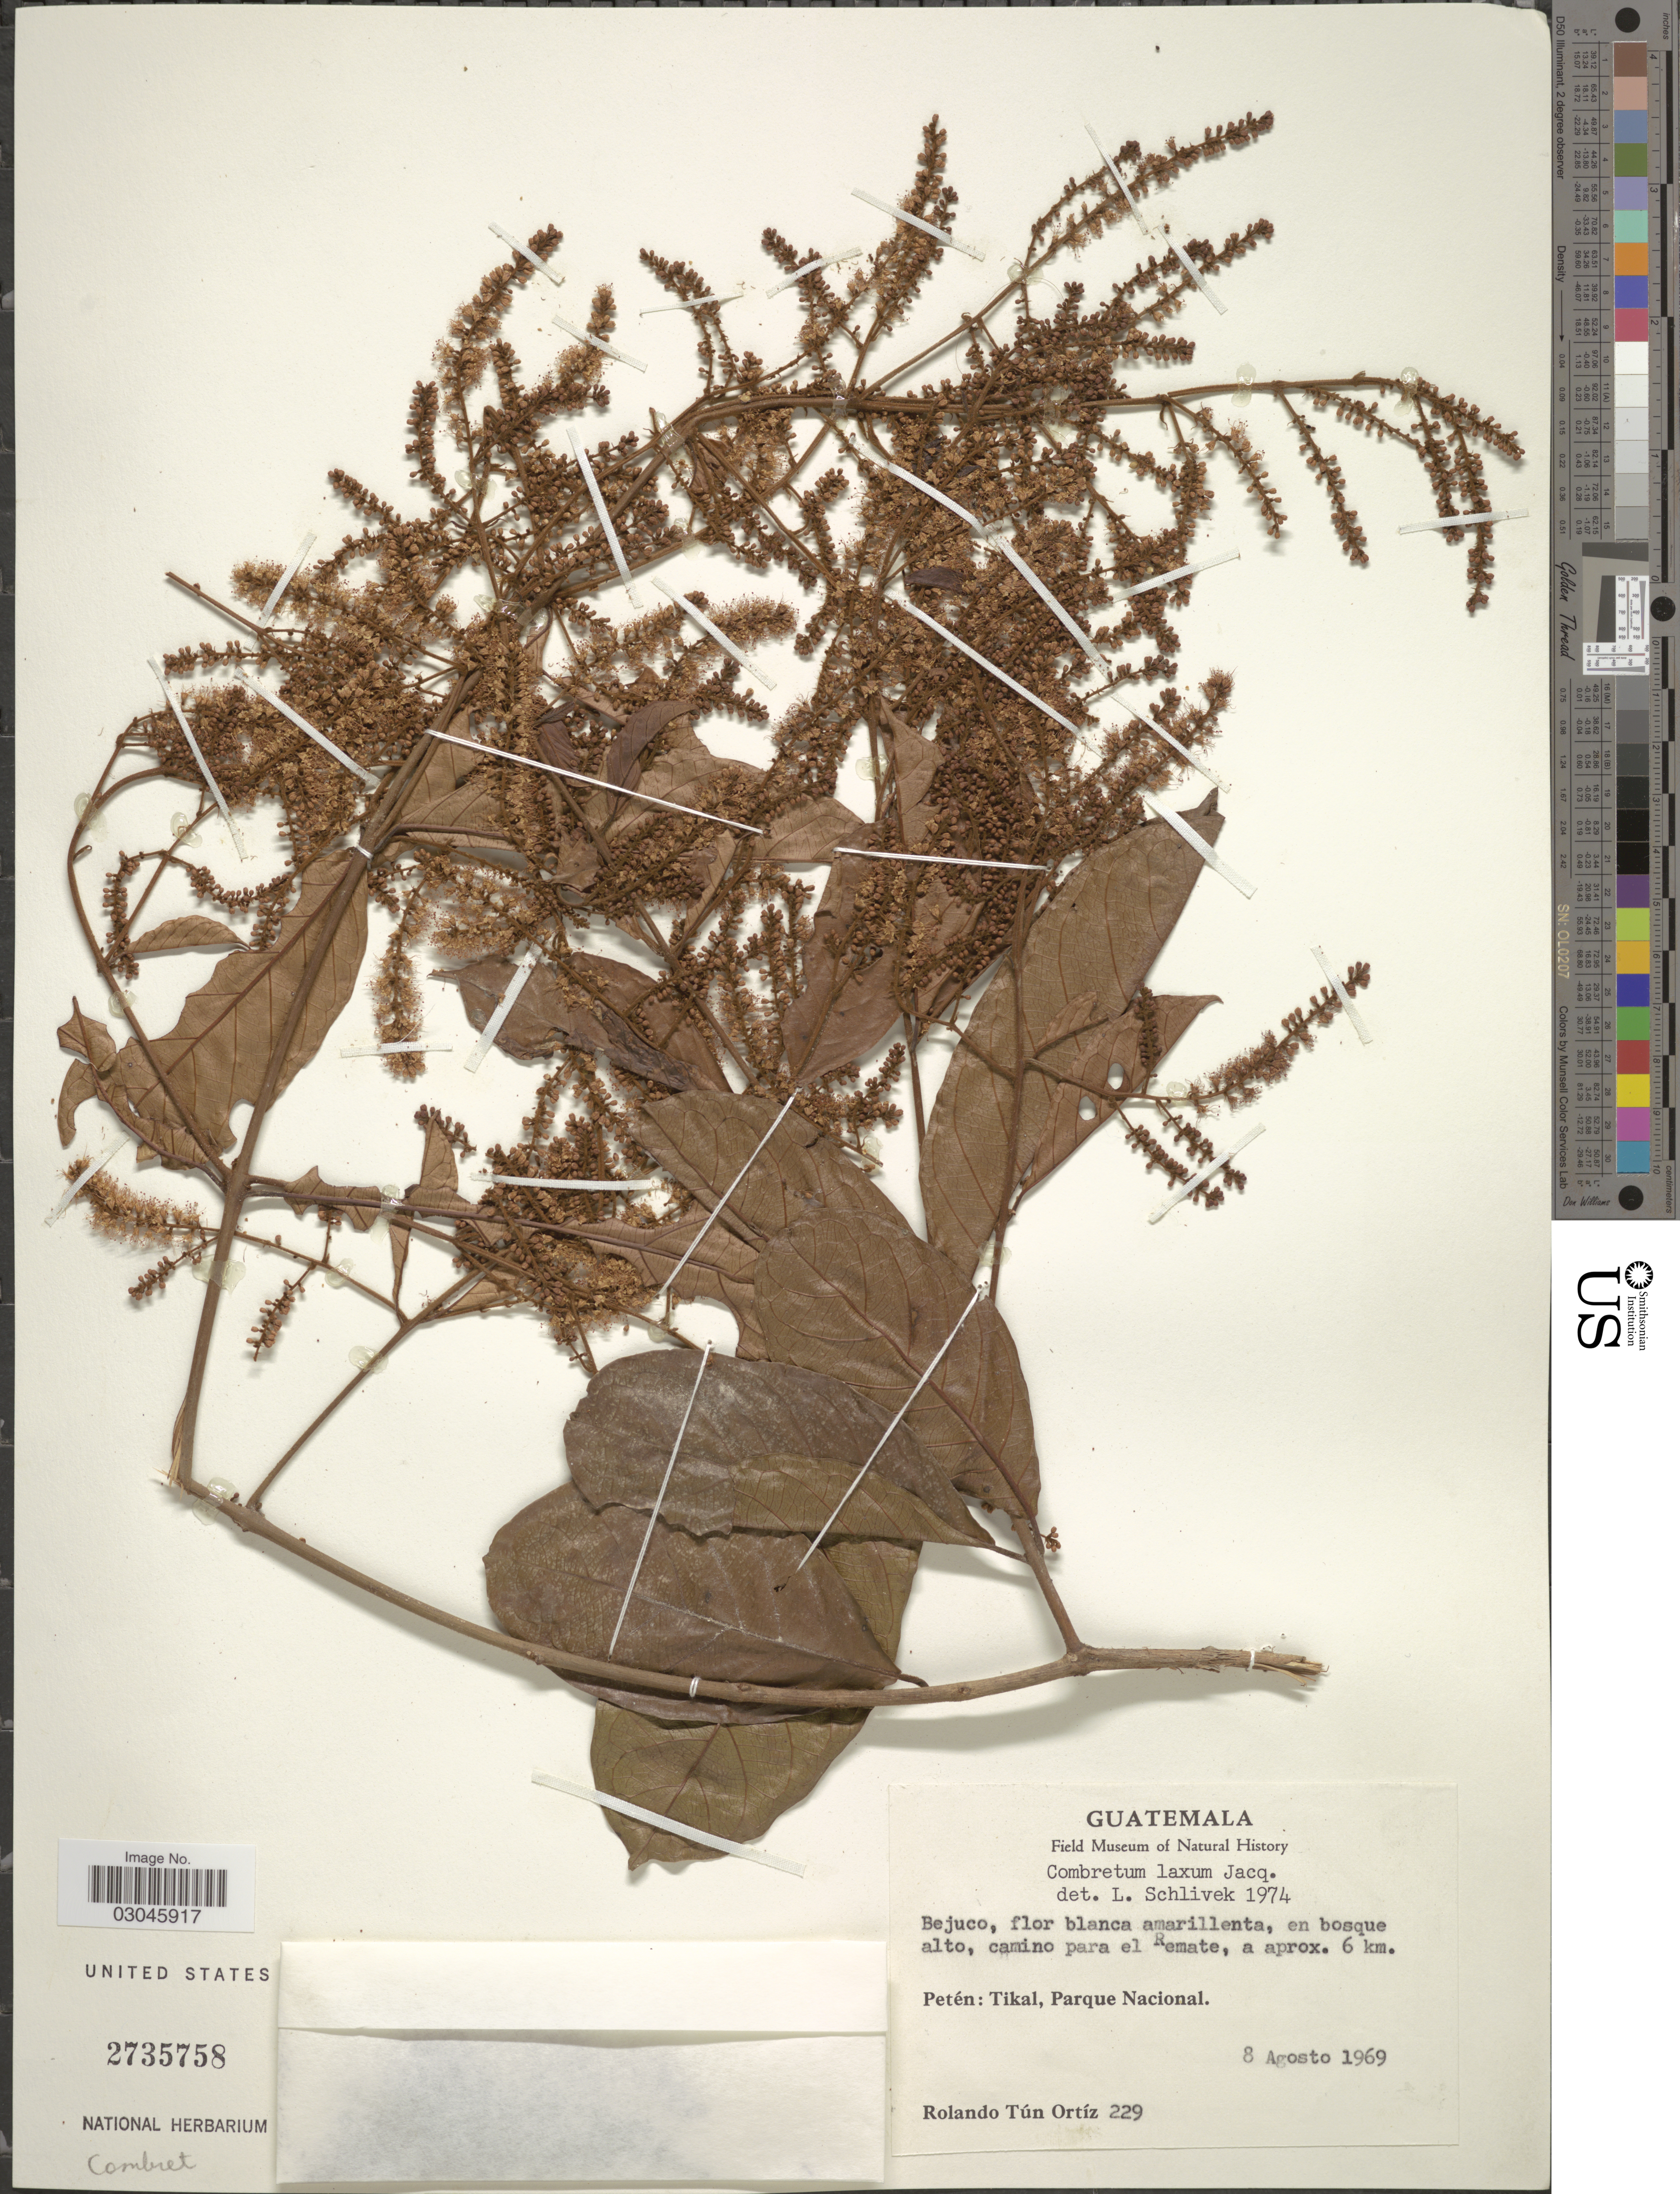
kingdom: Plantae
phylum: Tracheophyta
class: Magnoliopsida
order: Myrtales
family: Combretaceae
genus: Combretum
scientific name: Combretum laxum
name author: Jacq.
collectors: R. T. Ortíz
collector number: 229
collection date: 1969-08-08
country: Guatemala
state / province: El Petén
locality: Camino para el Remate, a aprox. 6 km. Petén: Tikal, Parque Nacional.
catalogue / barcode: US 2735758